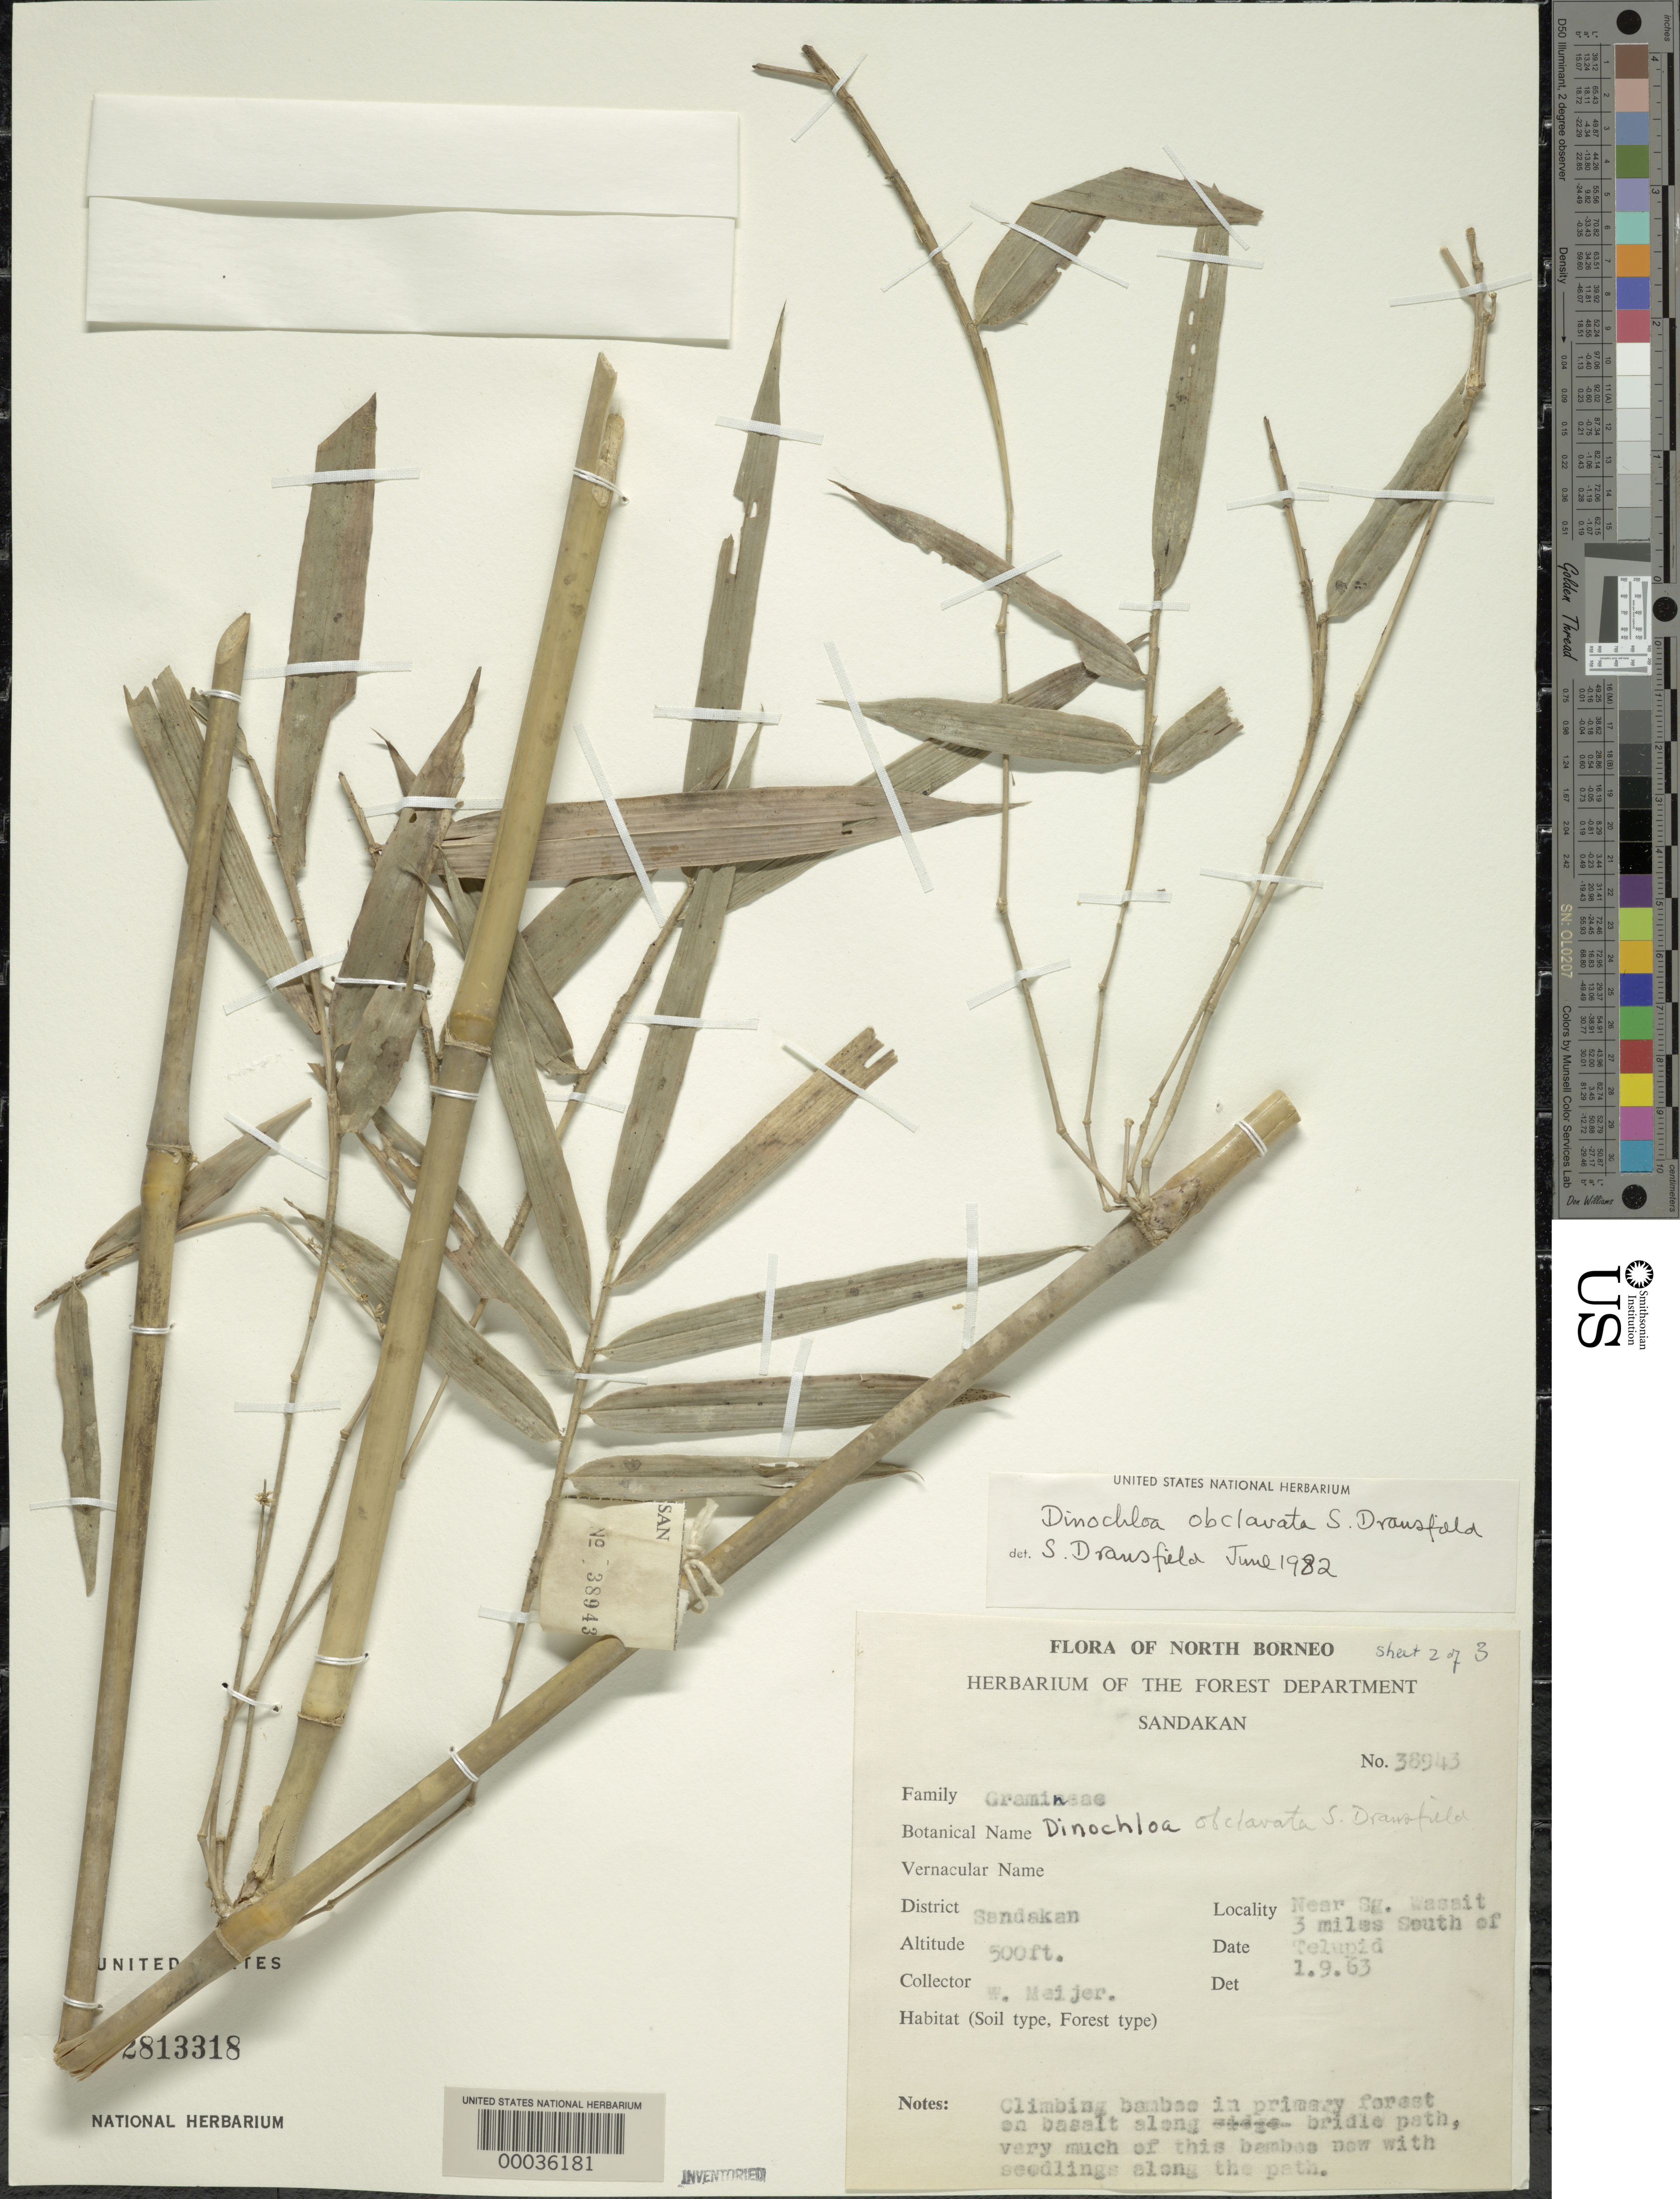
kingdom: Plantae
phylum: Tracheophyta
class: Liliopsida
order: Poales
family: Poaceae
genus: Dinochloa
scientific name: Dinochloa obclavata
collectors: W. Meijer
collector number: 38943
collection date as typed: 01 Sep 1963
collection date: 1963-09-01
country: Malaysia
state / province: Sabah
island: Borneo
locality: Sandakan dist., near sg. wasait 3 miles s of telupid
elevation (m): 153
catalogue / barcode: US 2813318